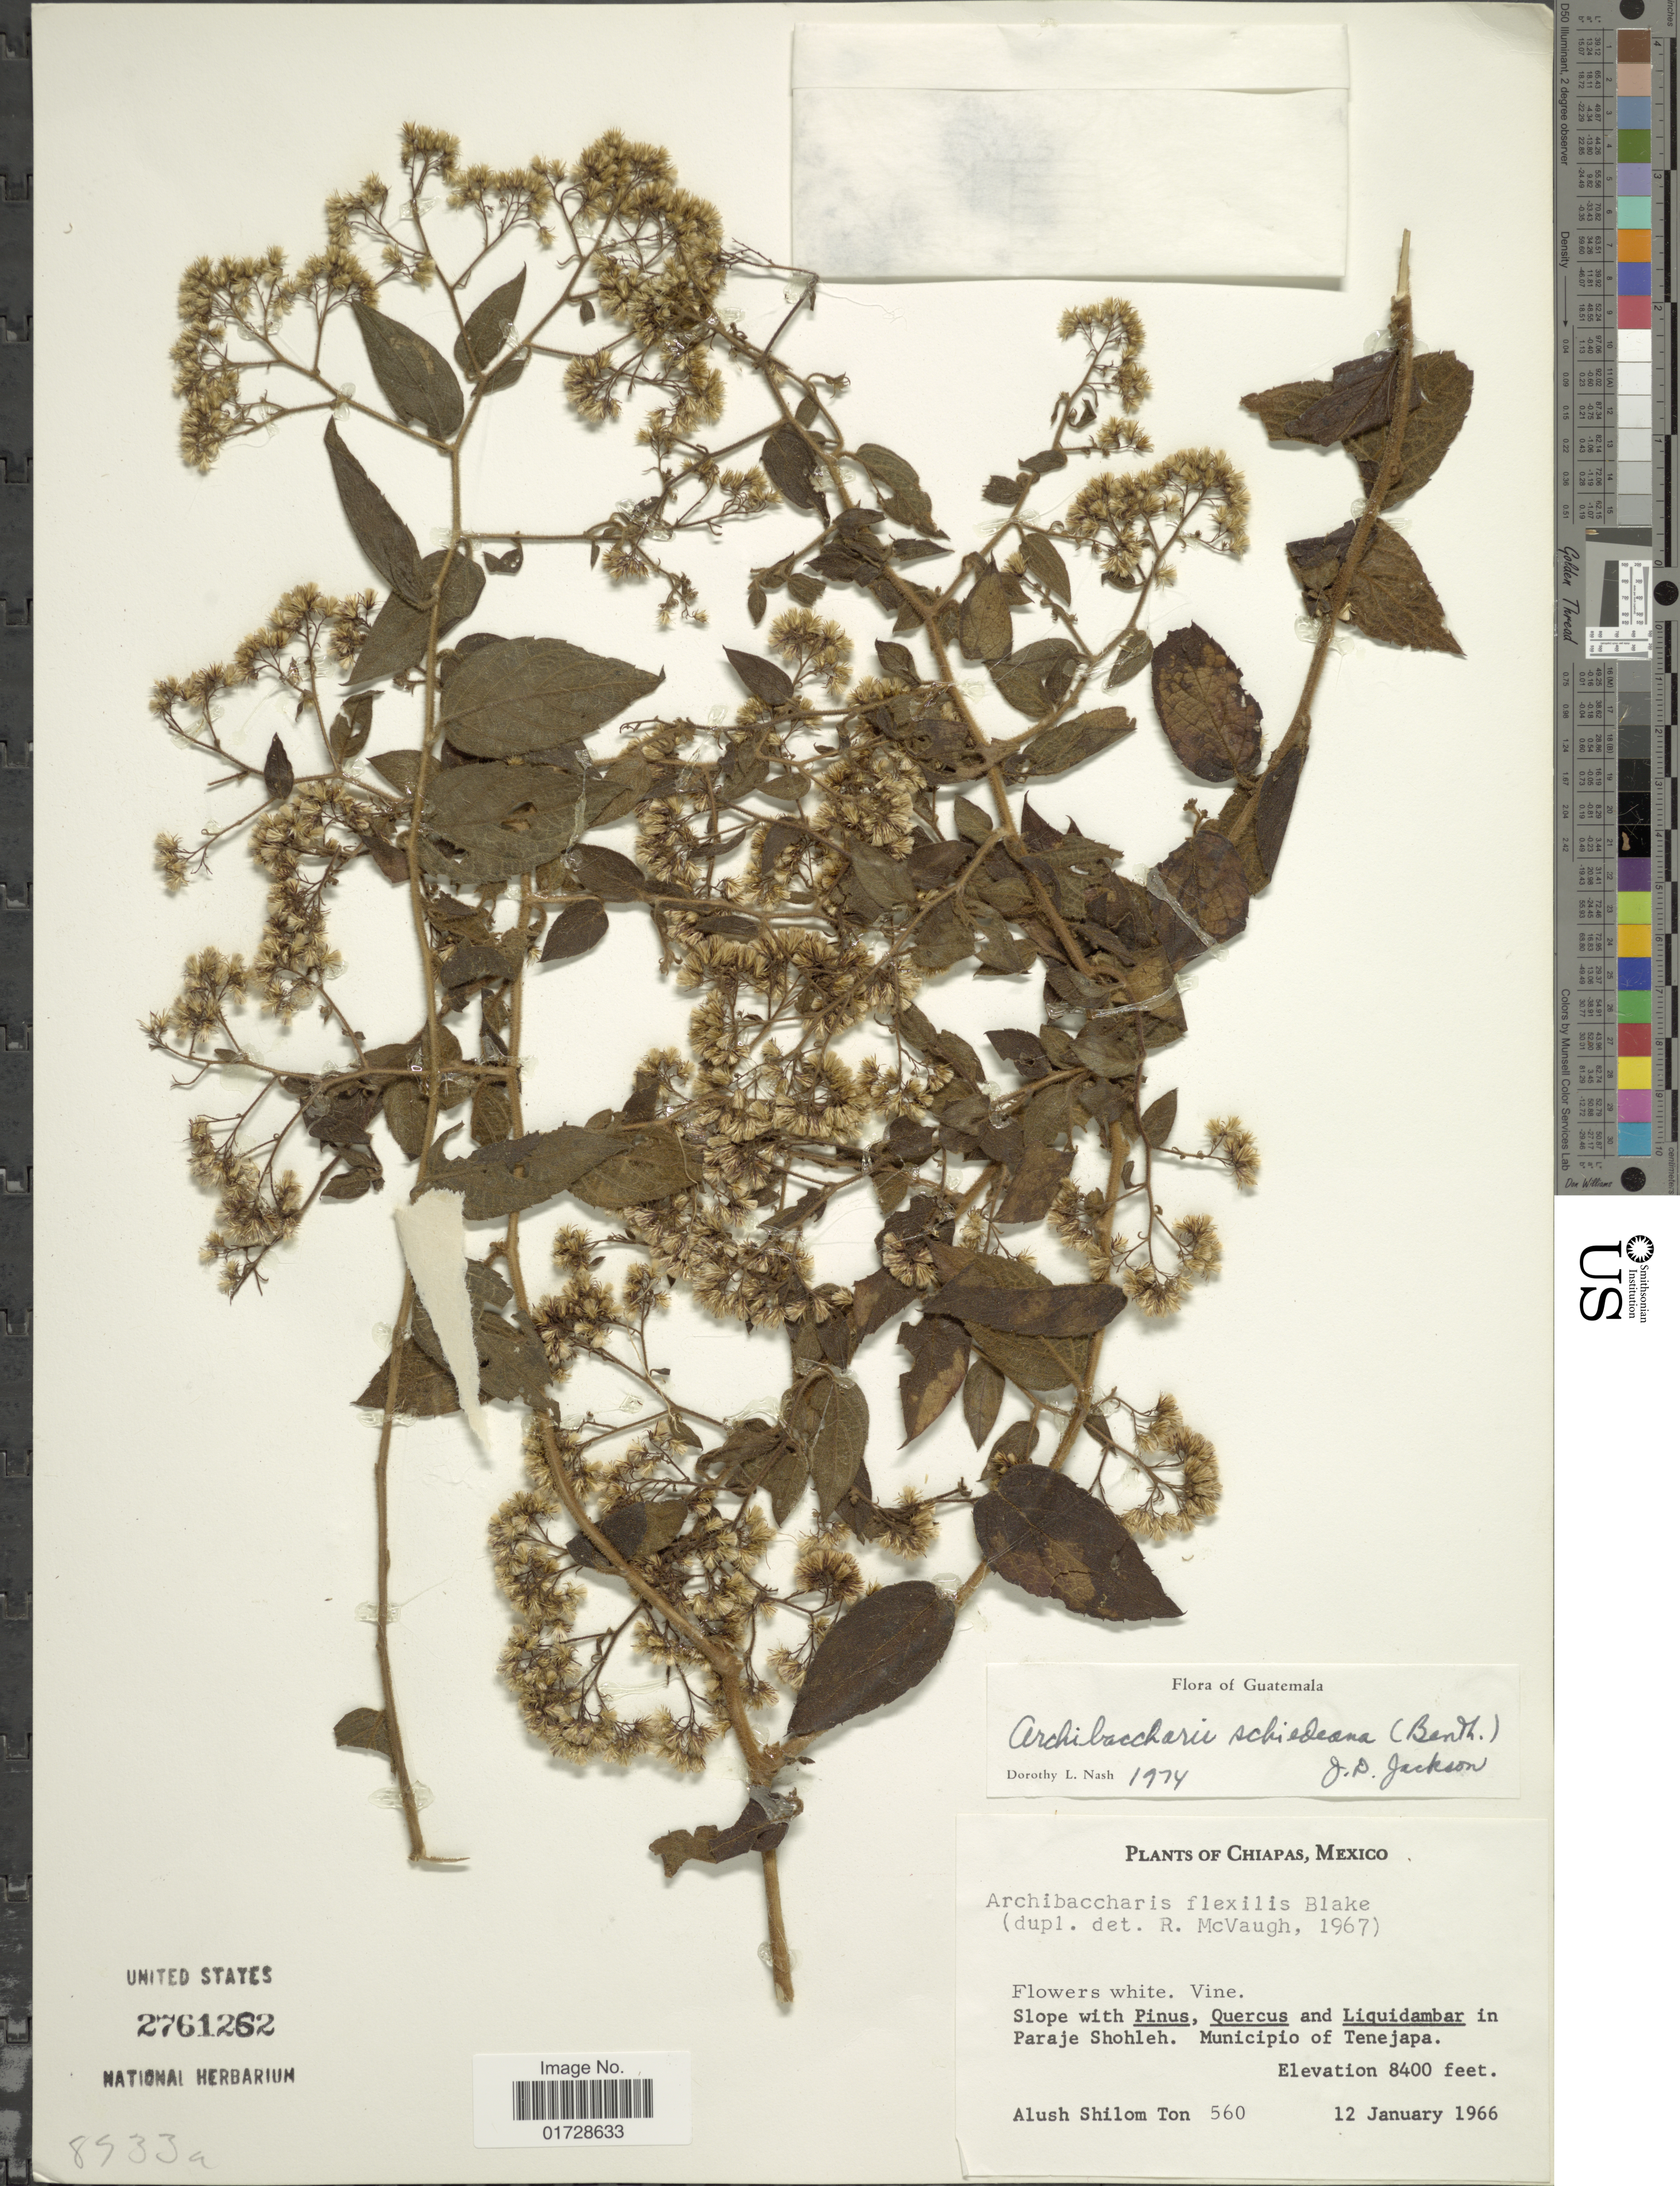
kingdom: Plantae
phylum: Tracheophyta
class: Magnoliopsida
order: Asterales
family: Asteraceae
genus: Archibaccharis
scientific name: Archibaccharis schiedeana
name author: (Benth.) J.D. Jacks.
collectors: A. M. Ton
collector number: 560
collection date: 1966-01-12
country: Mexico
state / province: Chiapas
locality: Paraje Shohleh, Municipio of Tenejapa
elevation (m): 2560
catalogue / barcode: US 2761262